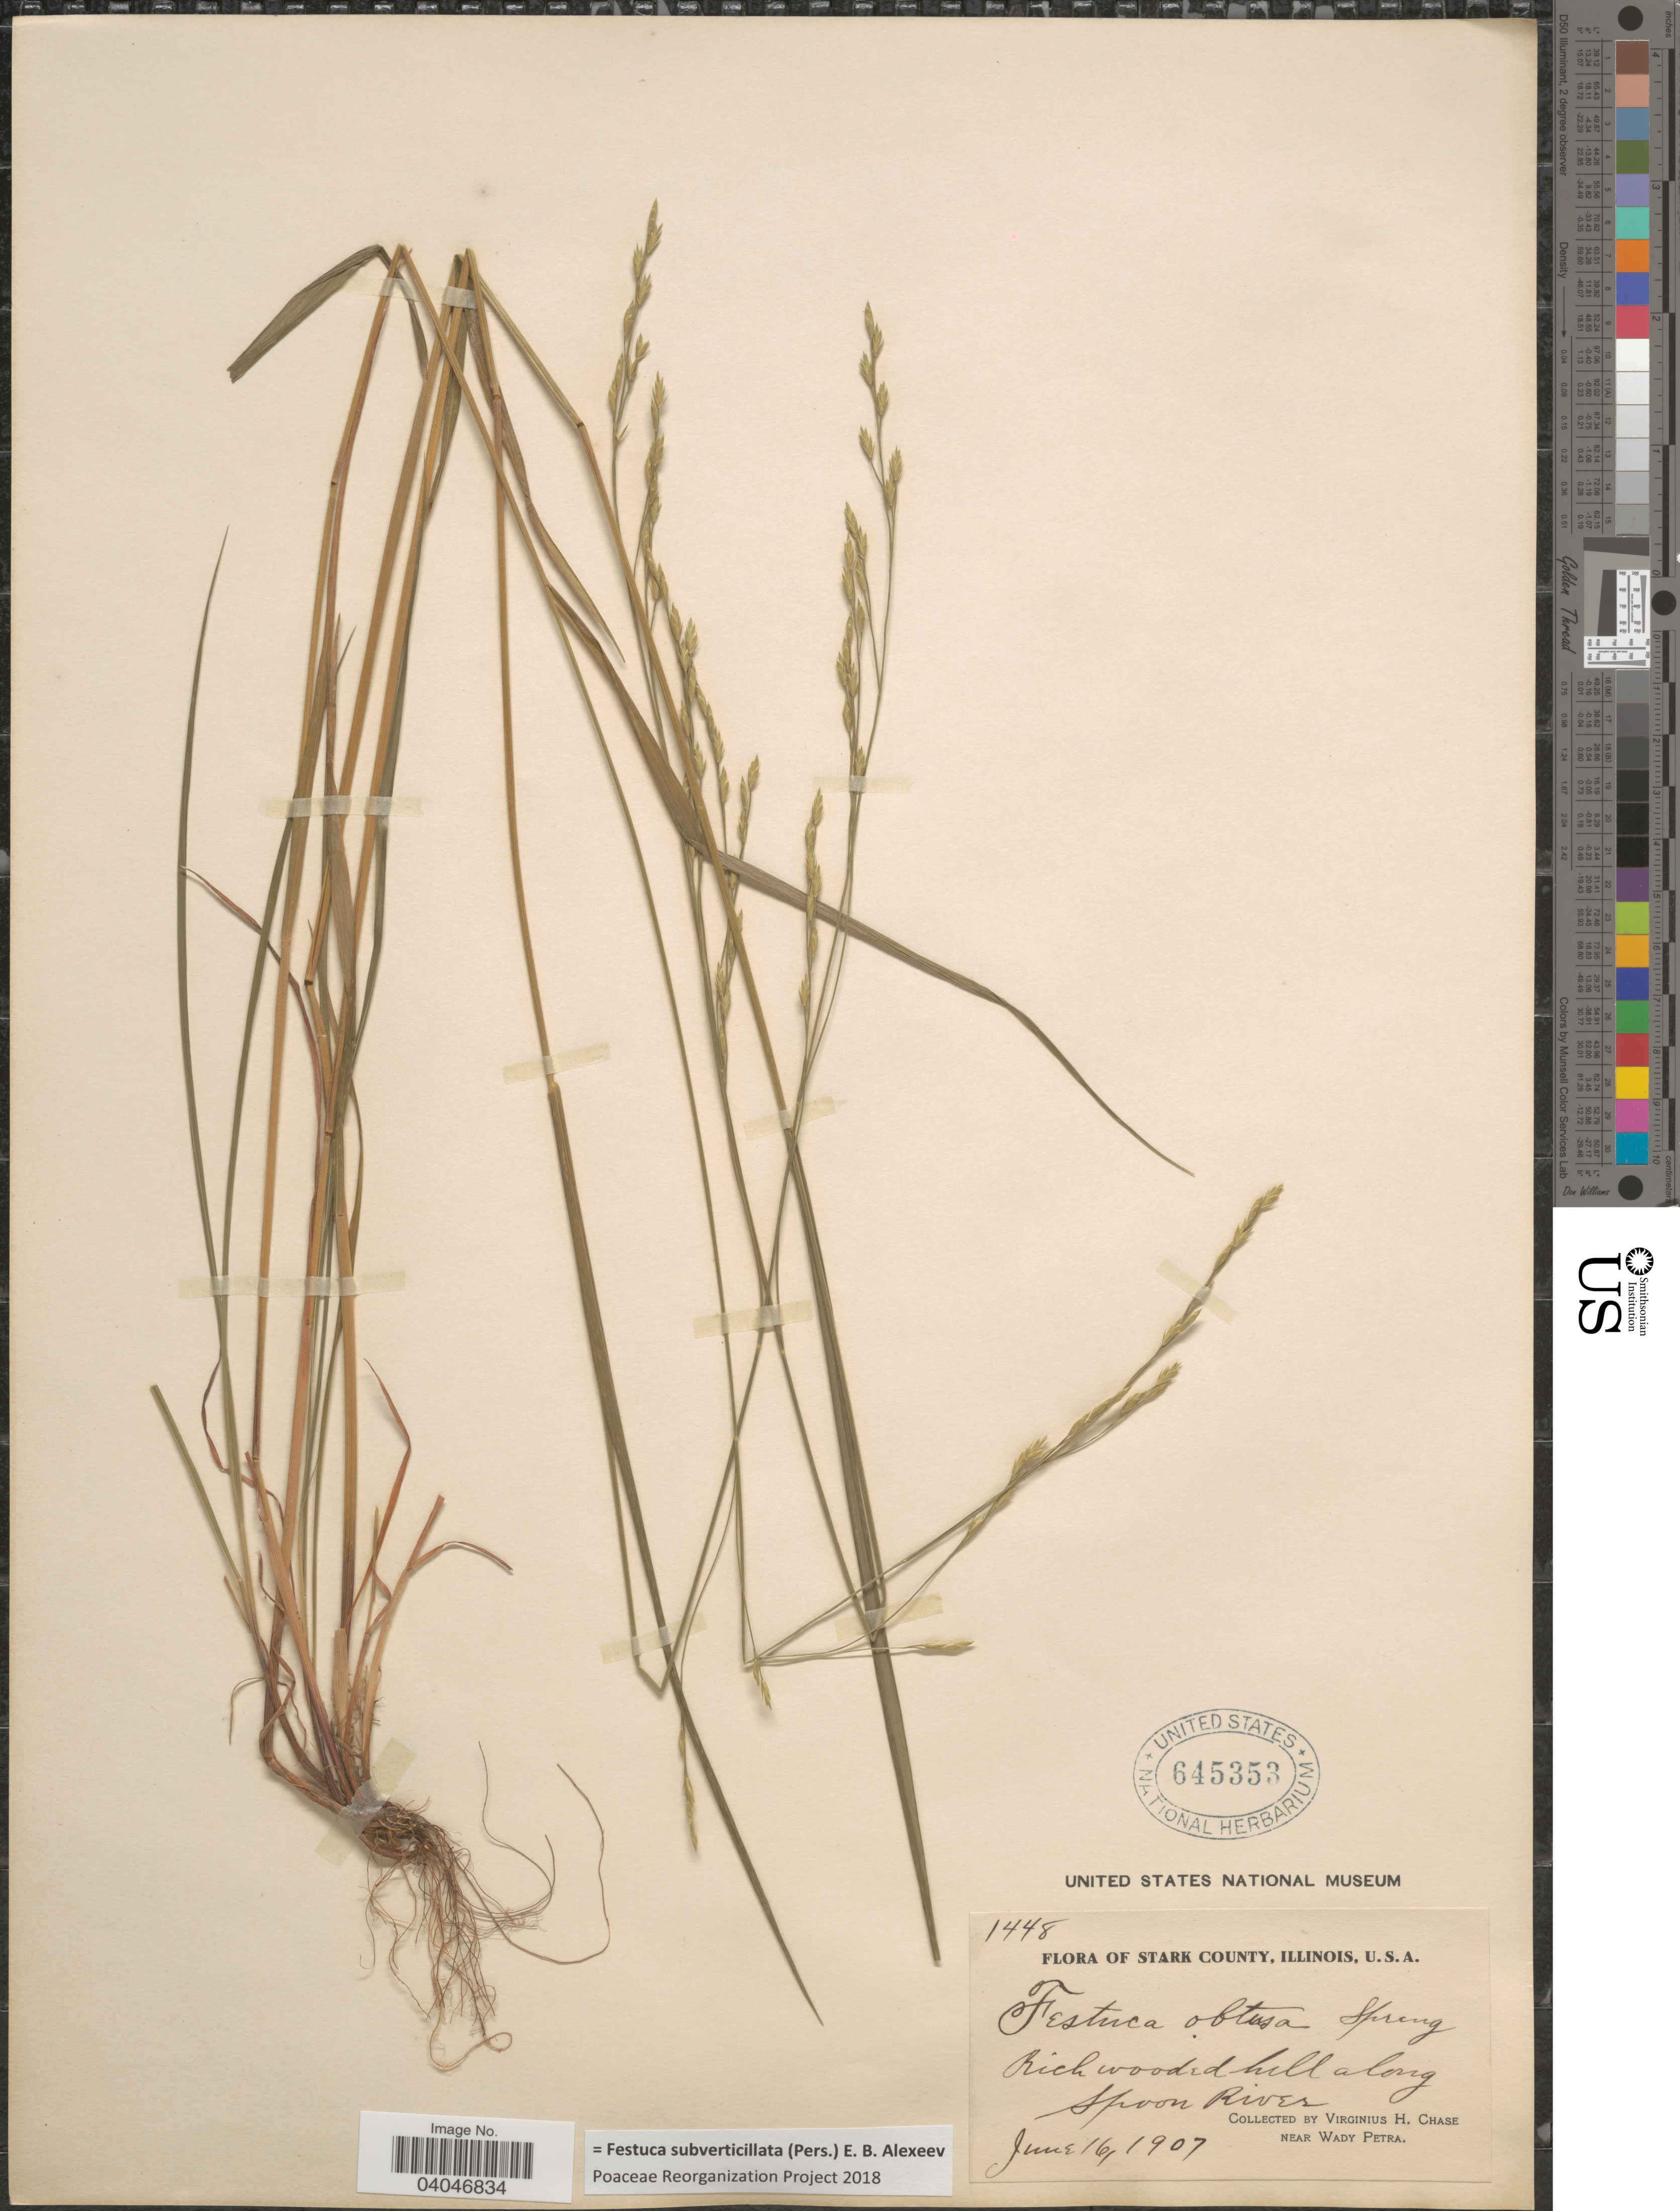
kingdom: Plantae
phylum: Tracheophyta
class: Liliopsida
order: Poales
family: Poaceae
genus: Festuca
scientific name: Festuca subverticillata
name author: (Pers.) E.B. Alexeev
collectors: V. H. Chase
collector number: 1448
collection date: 1907-06-16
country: United States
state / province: Illinois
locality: Stark County. Rich wooded hill along Spoon River. Near Wady Petra.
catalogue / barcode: US 645353